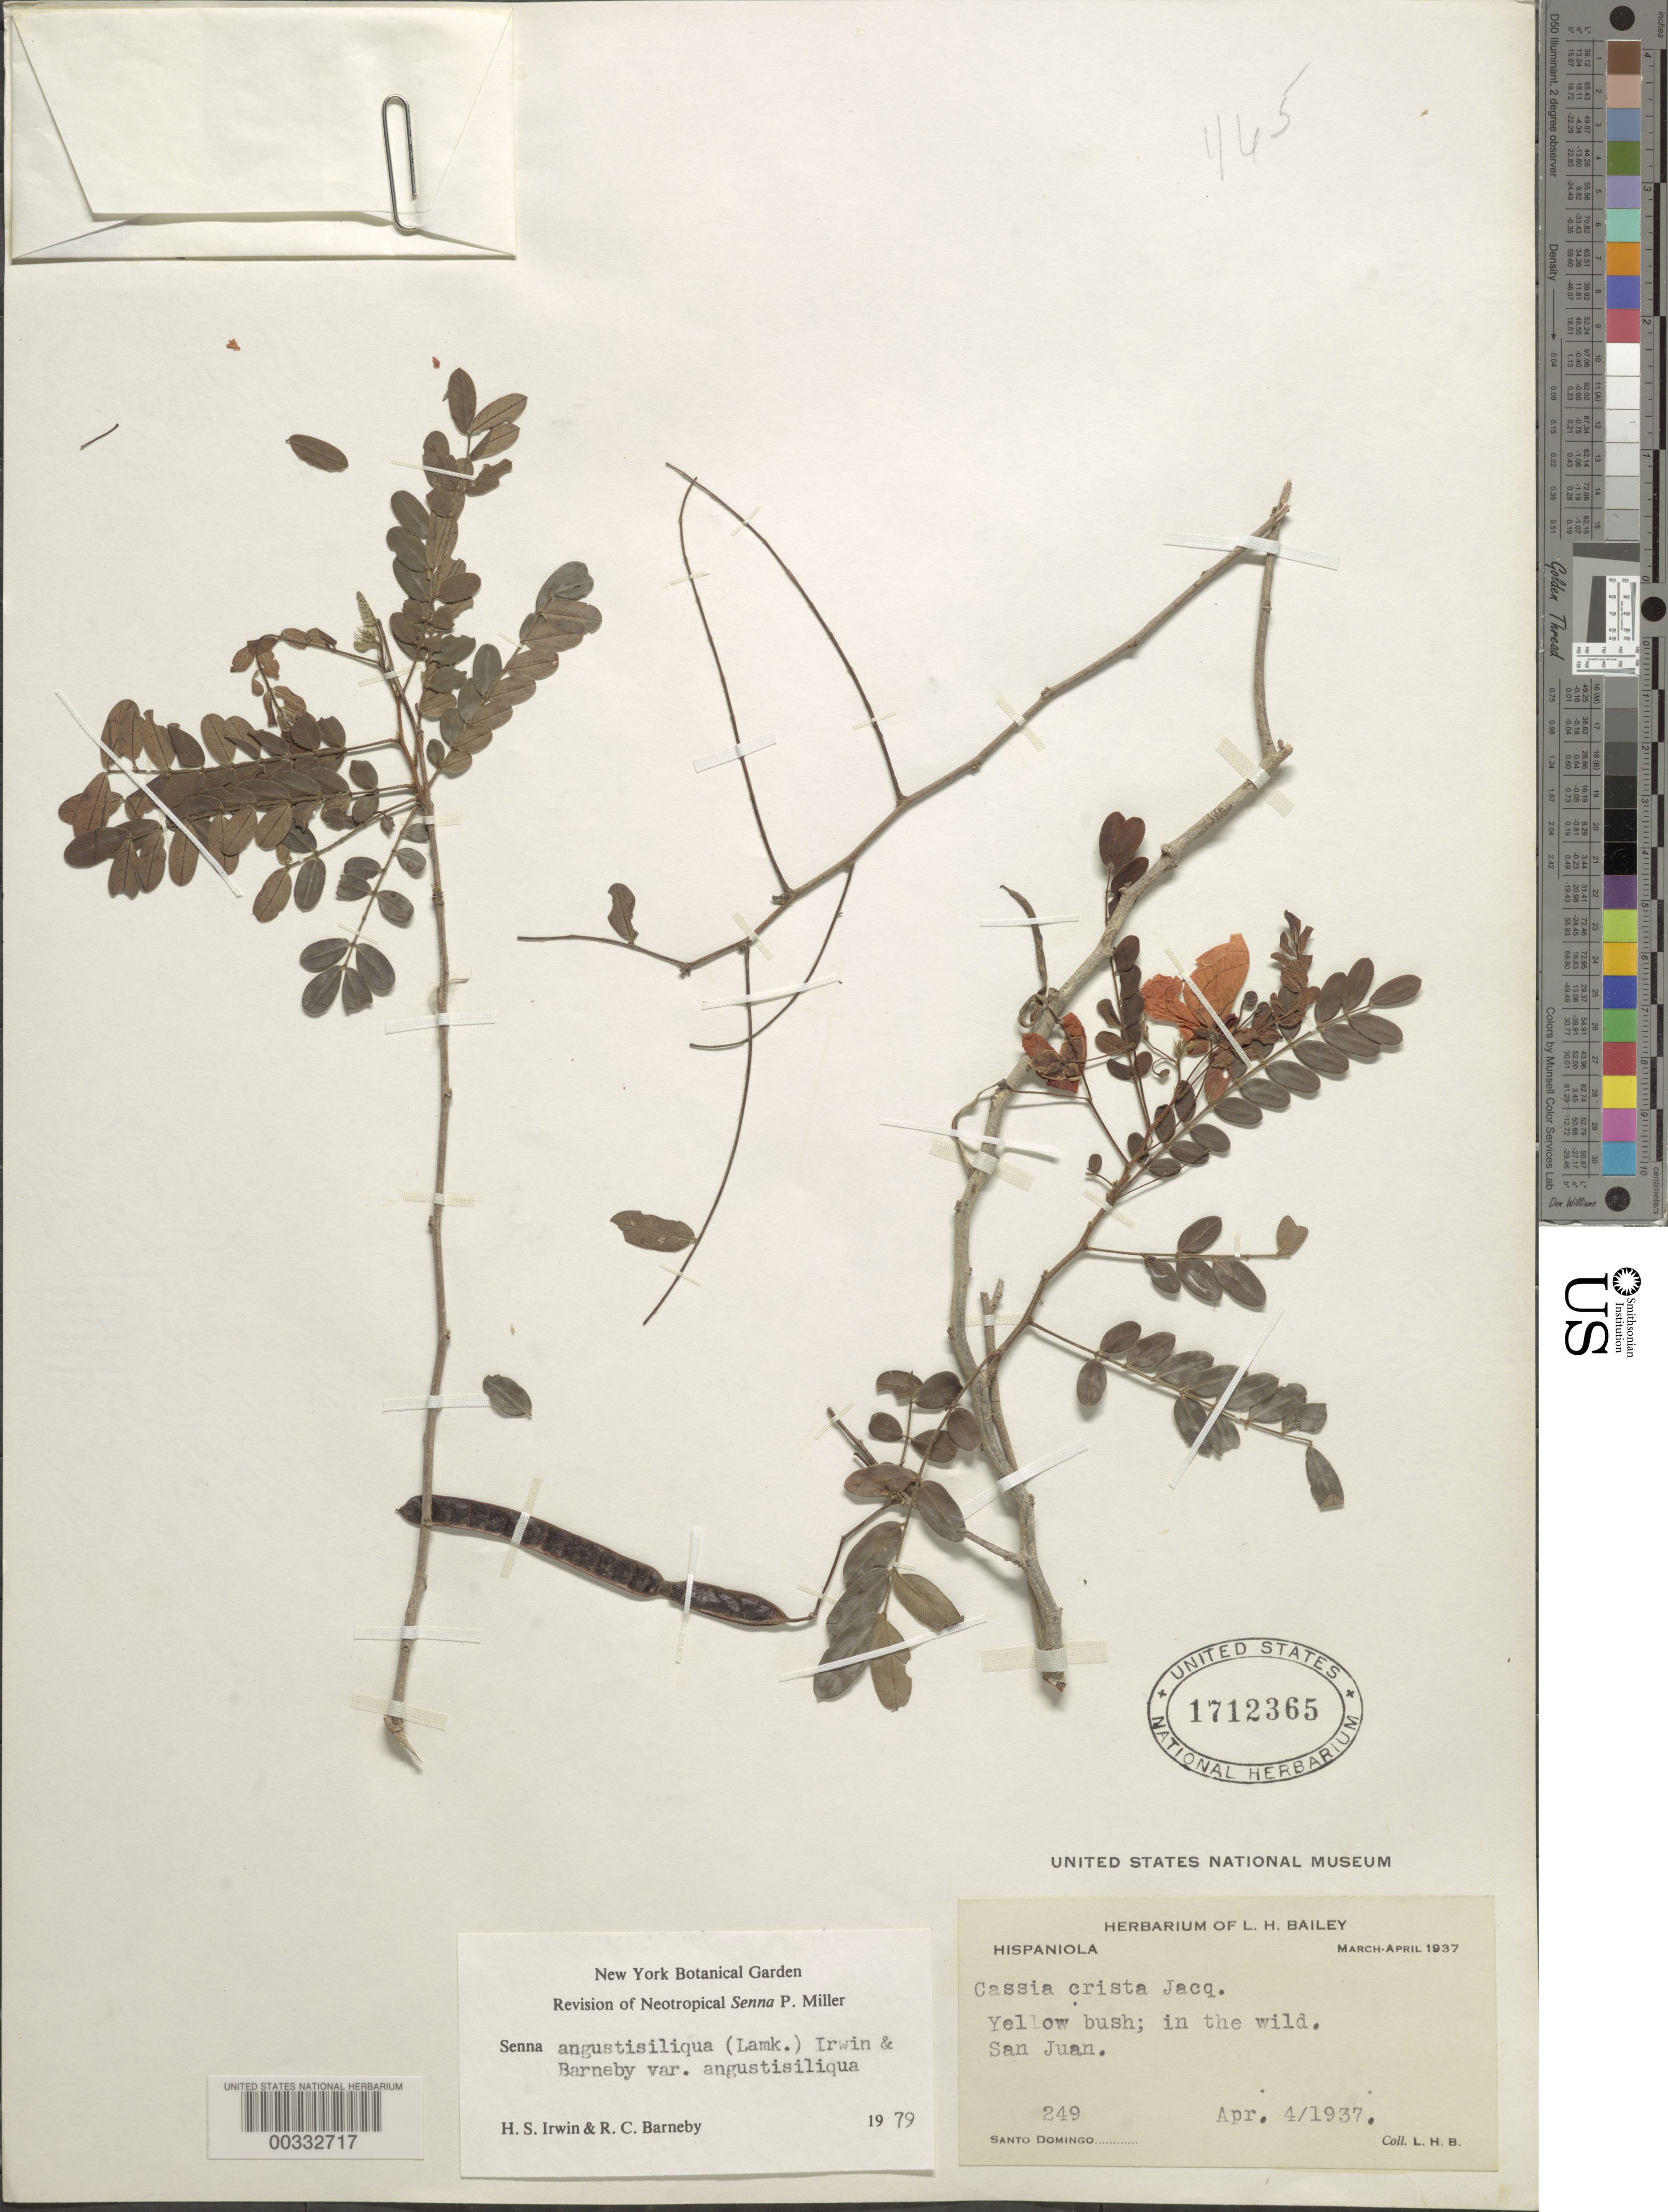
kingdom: Plantae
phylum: Tracheophyta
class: Magnoliopsida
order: Fabales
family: Fabaceae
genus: Senna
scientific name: Senna angustisiliqua var. angustisiliqua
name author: (Lam.) H.S. Irwin & Barneby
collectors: L. H. Bailey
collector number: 249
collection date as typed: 04 Apr 1937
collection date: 1937-04-04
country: Dominican Republic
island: Hispaniola Island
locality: San juan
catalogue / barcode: US 1712365